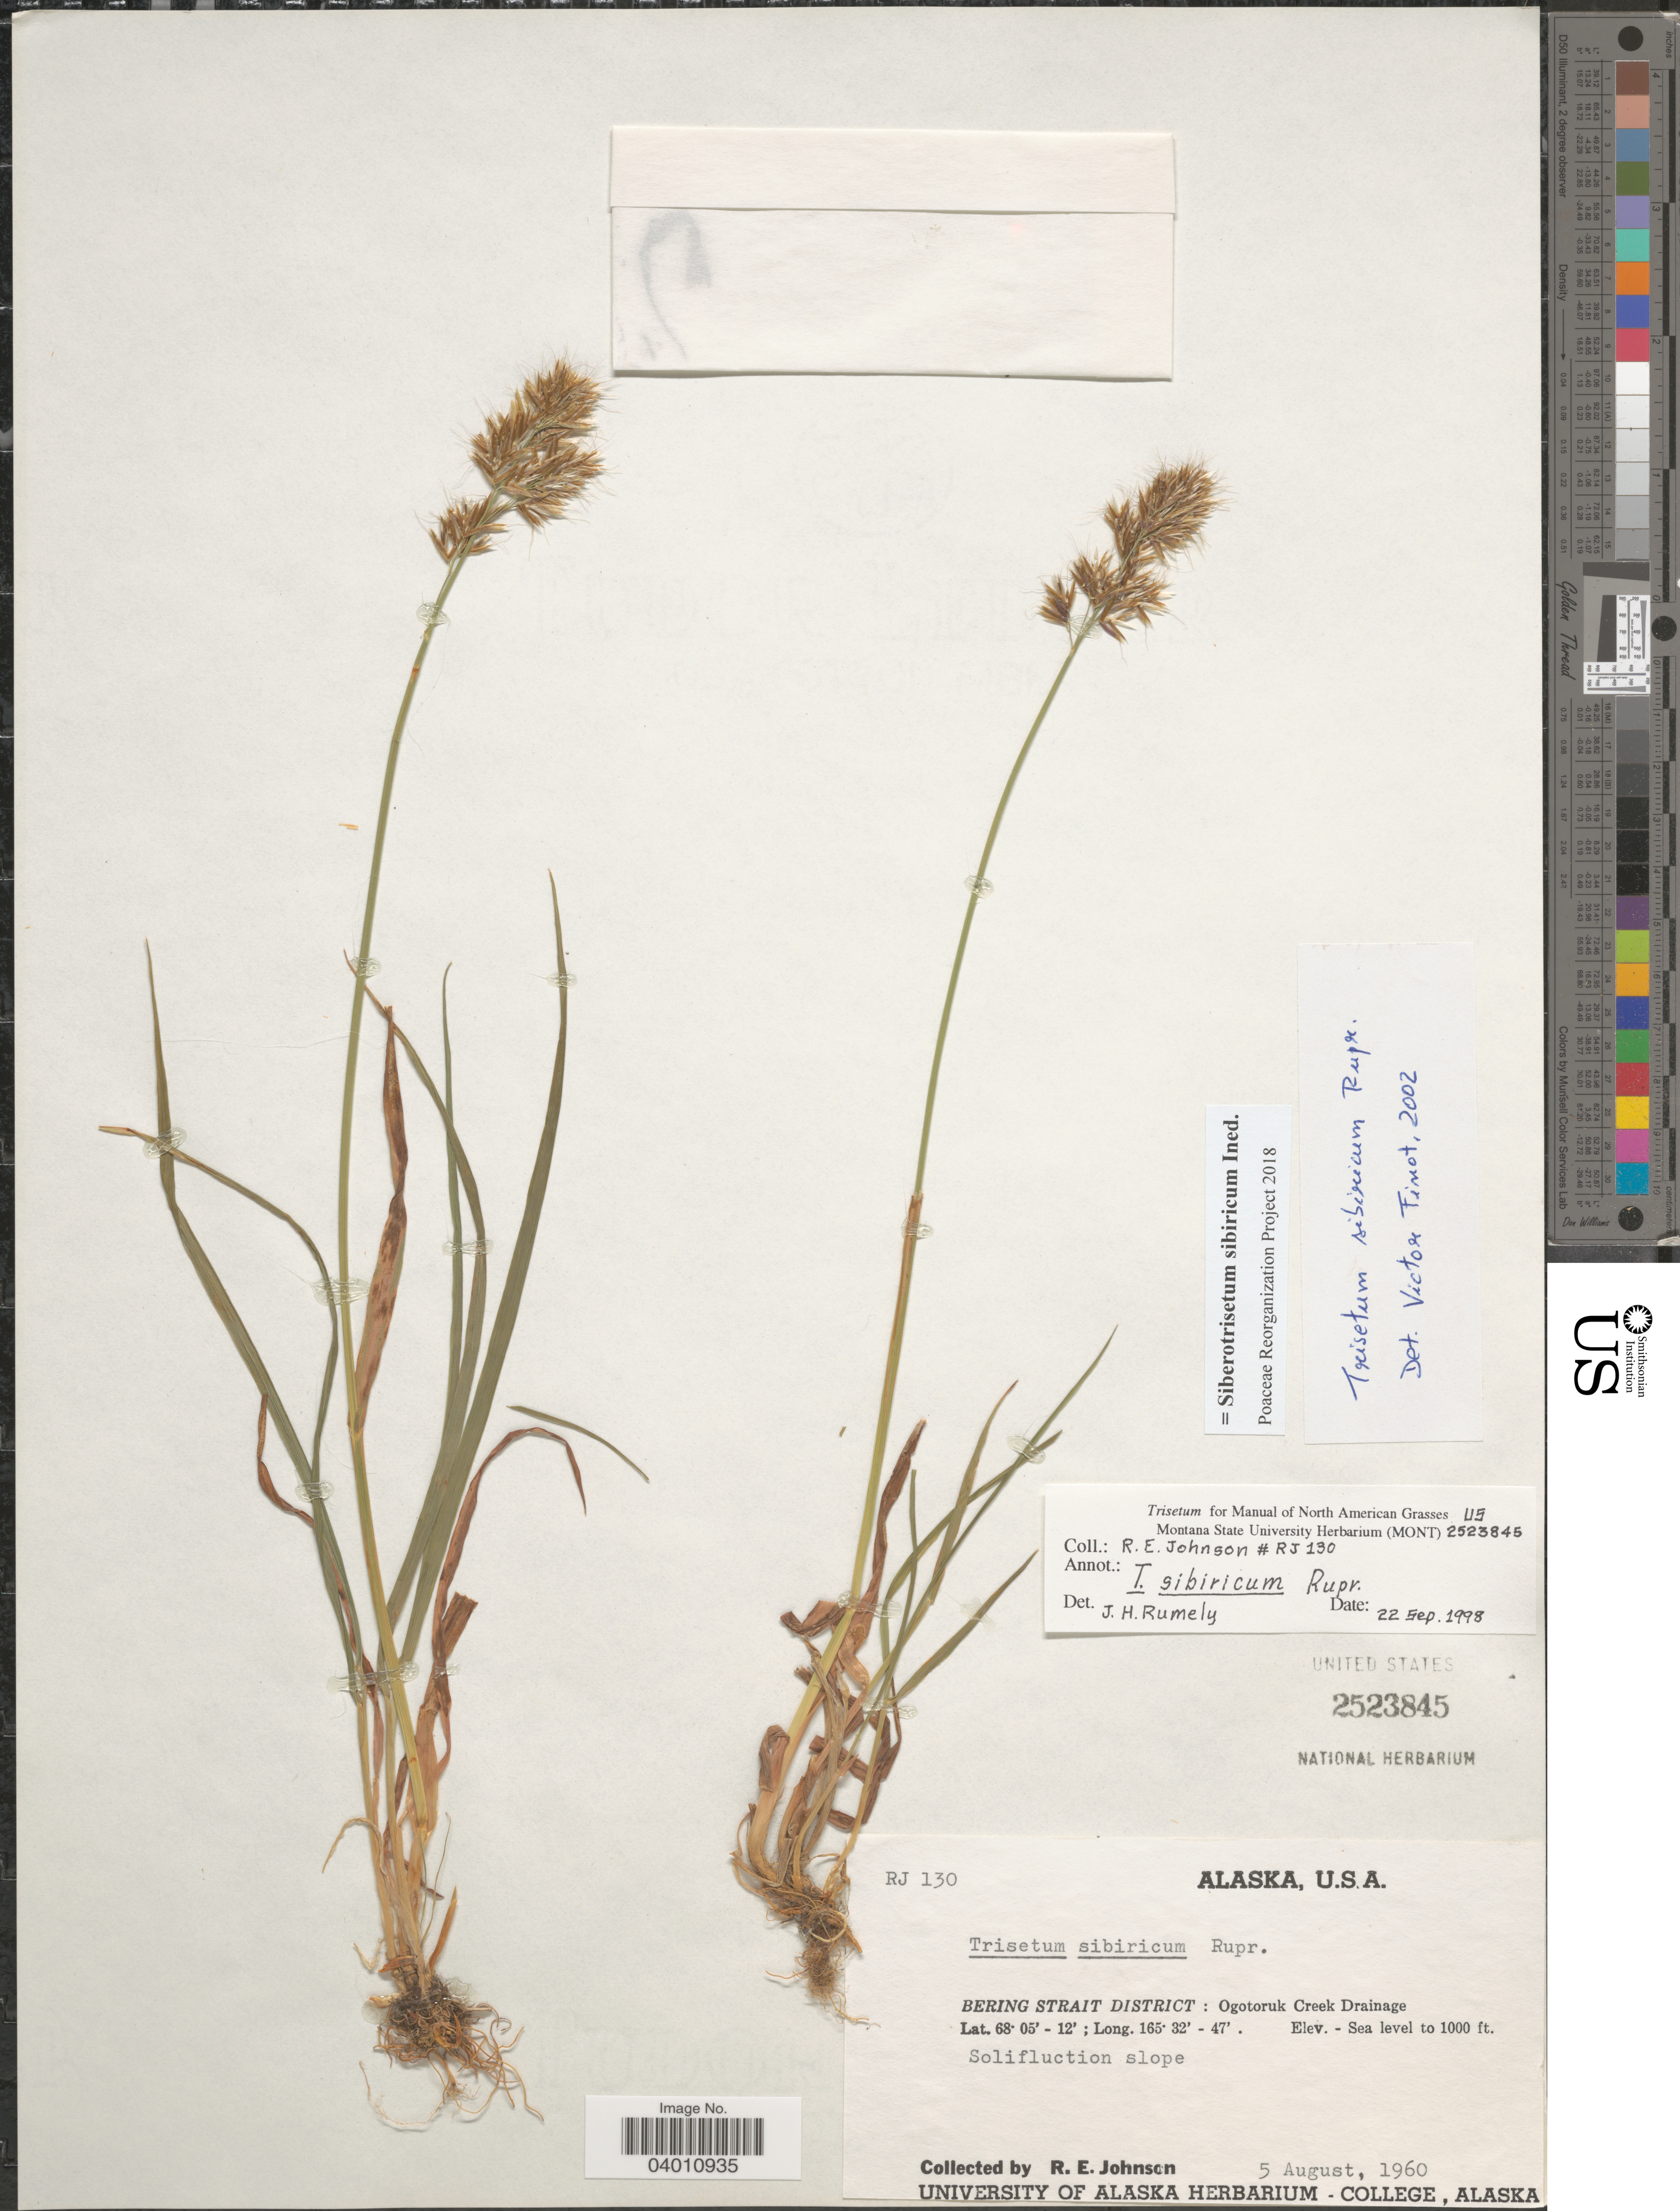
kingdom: Plantae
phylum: Tracheophyta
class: Liliopsida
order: Poales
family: Poaceae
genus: Sibirotrisetum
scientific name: Sibirotrisetum sibiricum (Rupr.) P. Barberá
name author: (Rupr.) Barberá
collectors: R. Johnson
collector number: RJ 130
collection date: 1960-08-05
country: United States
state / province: Alaska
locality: Bering Strait District: Ogotoruk Creek Drainage.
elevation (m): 0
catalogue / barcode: US 2523845